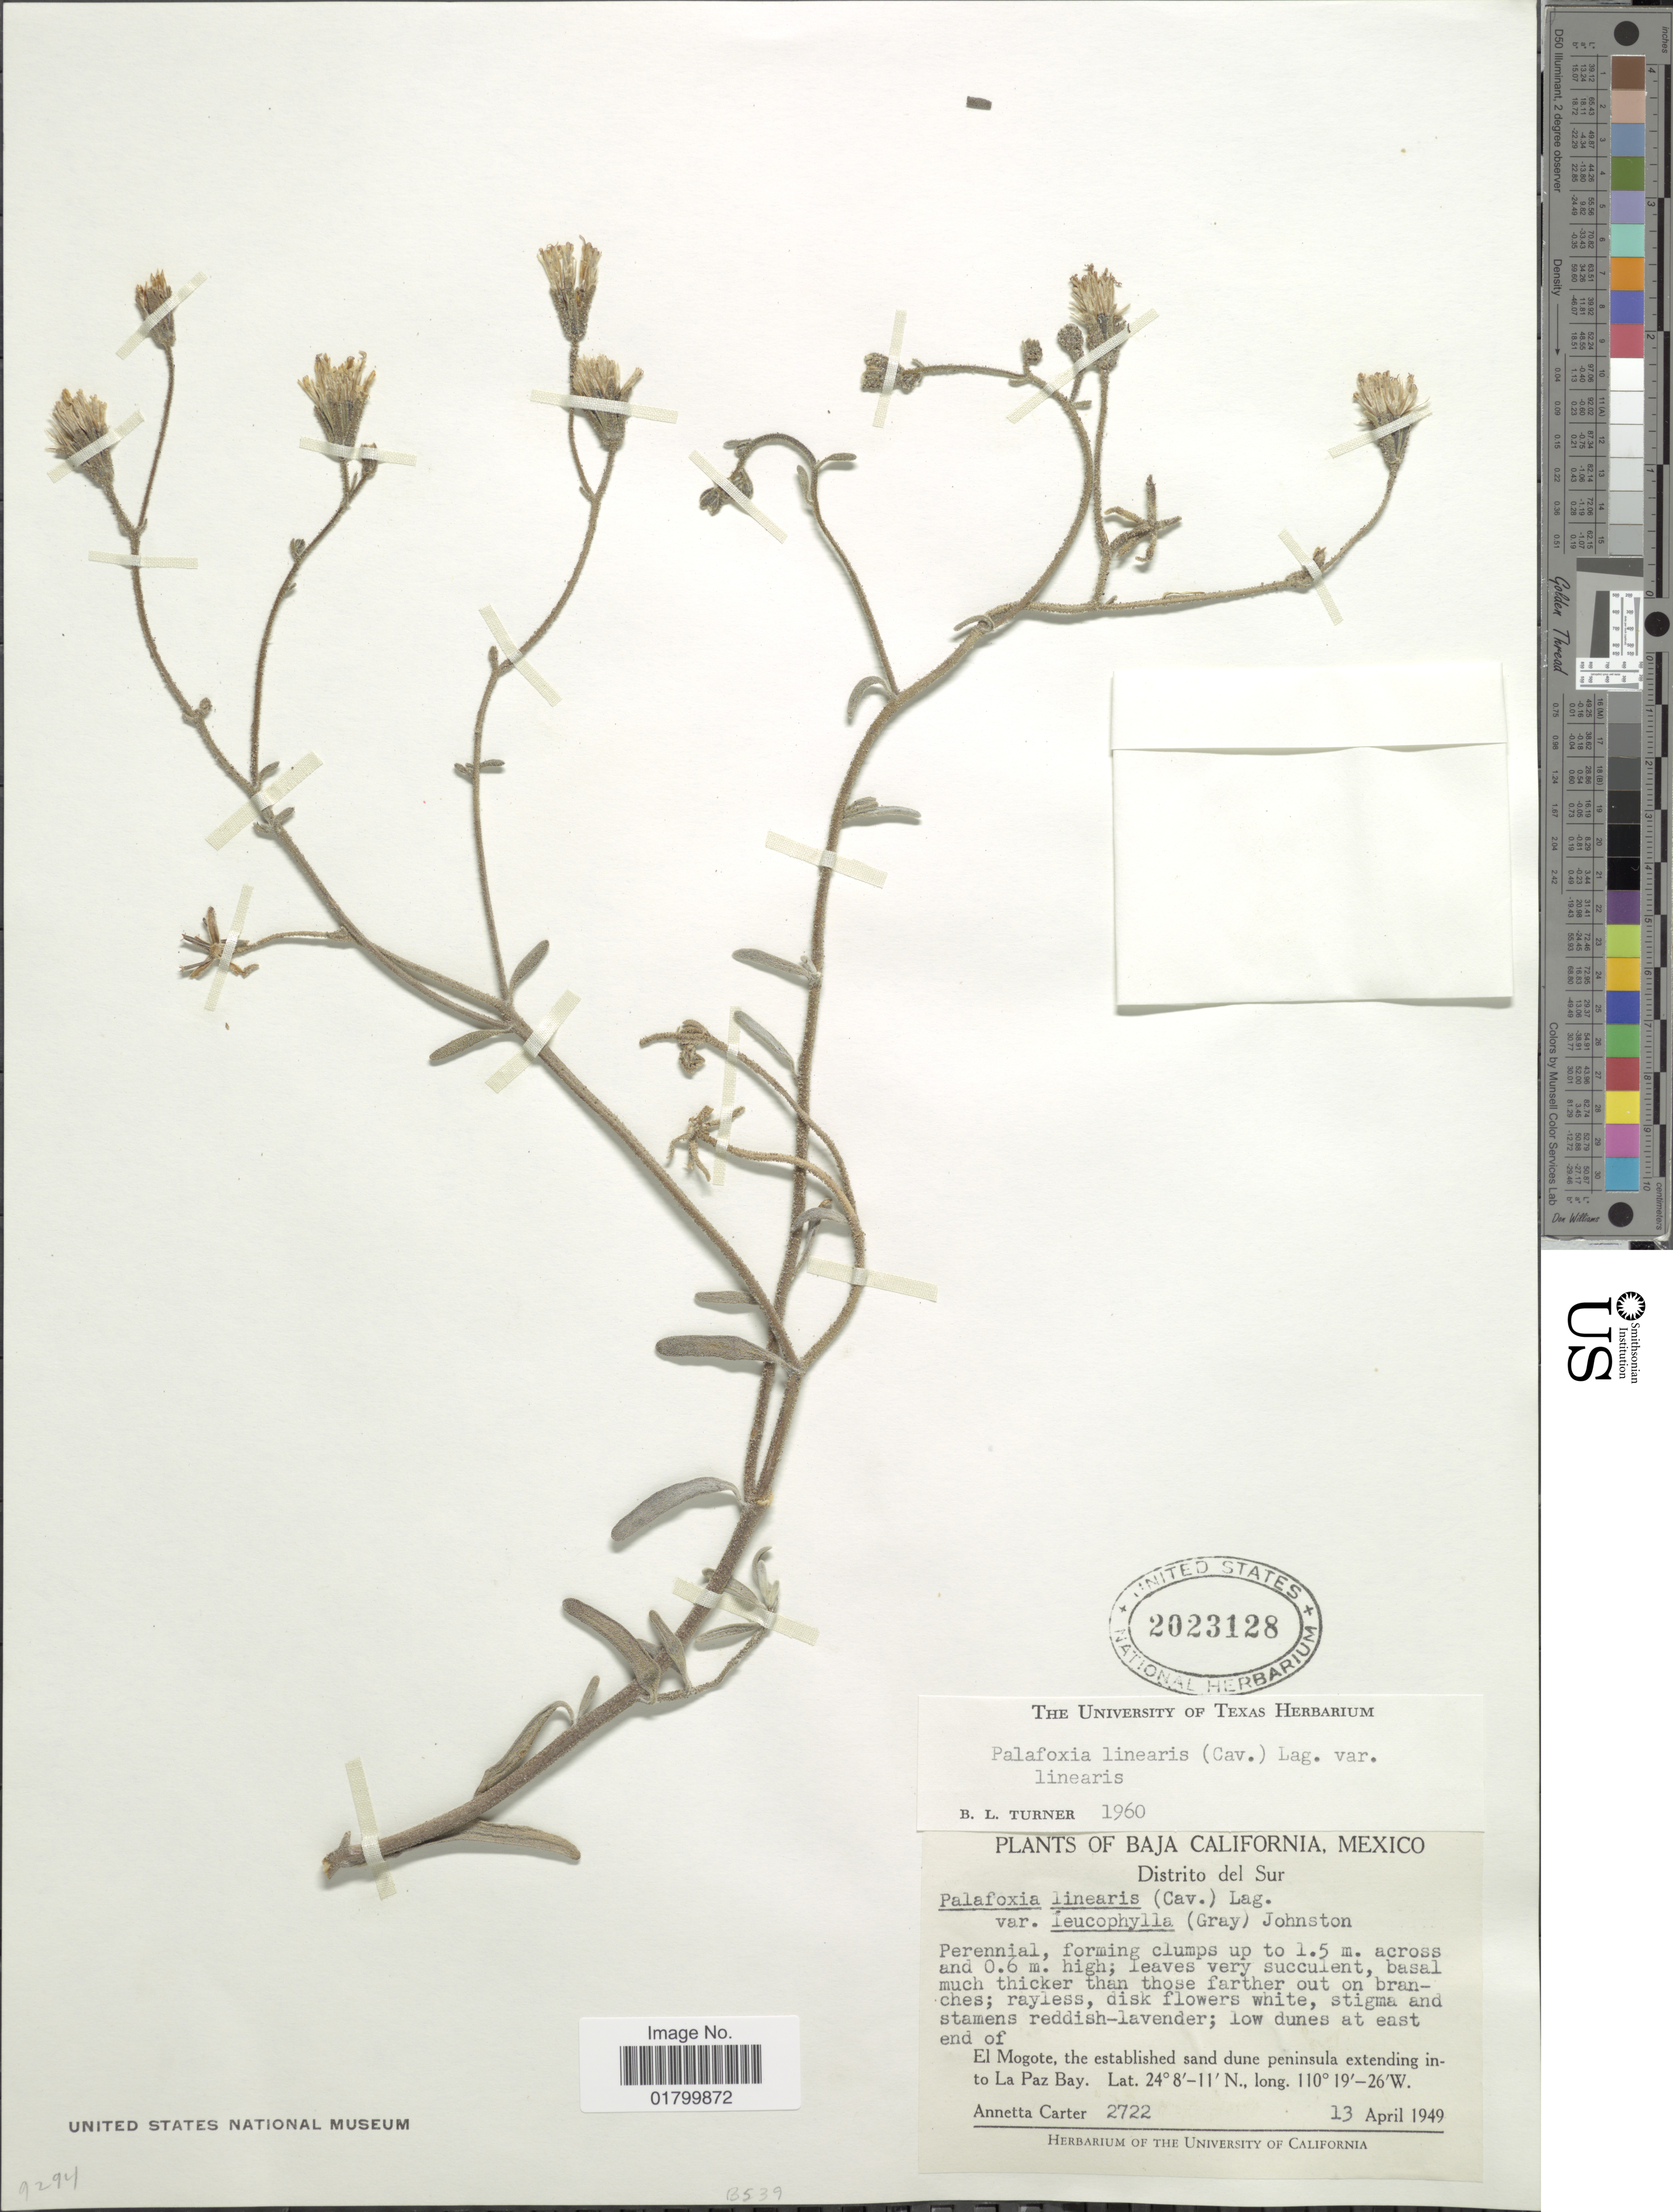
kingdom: Plantae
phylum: Tracheophyta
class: Magnoliopsida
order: Asterales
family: Asteraceae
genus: Palafoxia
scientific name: Palafoxia linearis var. linearis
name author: (Cav.) Lag.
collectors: A. Carter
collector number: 2722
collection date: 1949-04-13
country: Mexico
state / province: Baja California Sur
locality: Baja California, Mexico, Distrito del Sur, El Mogote, the established san dune peninsula extending into La Paz Bay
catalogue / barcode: US 2023128